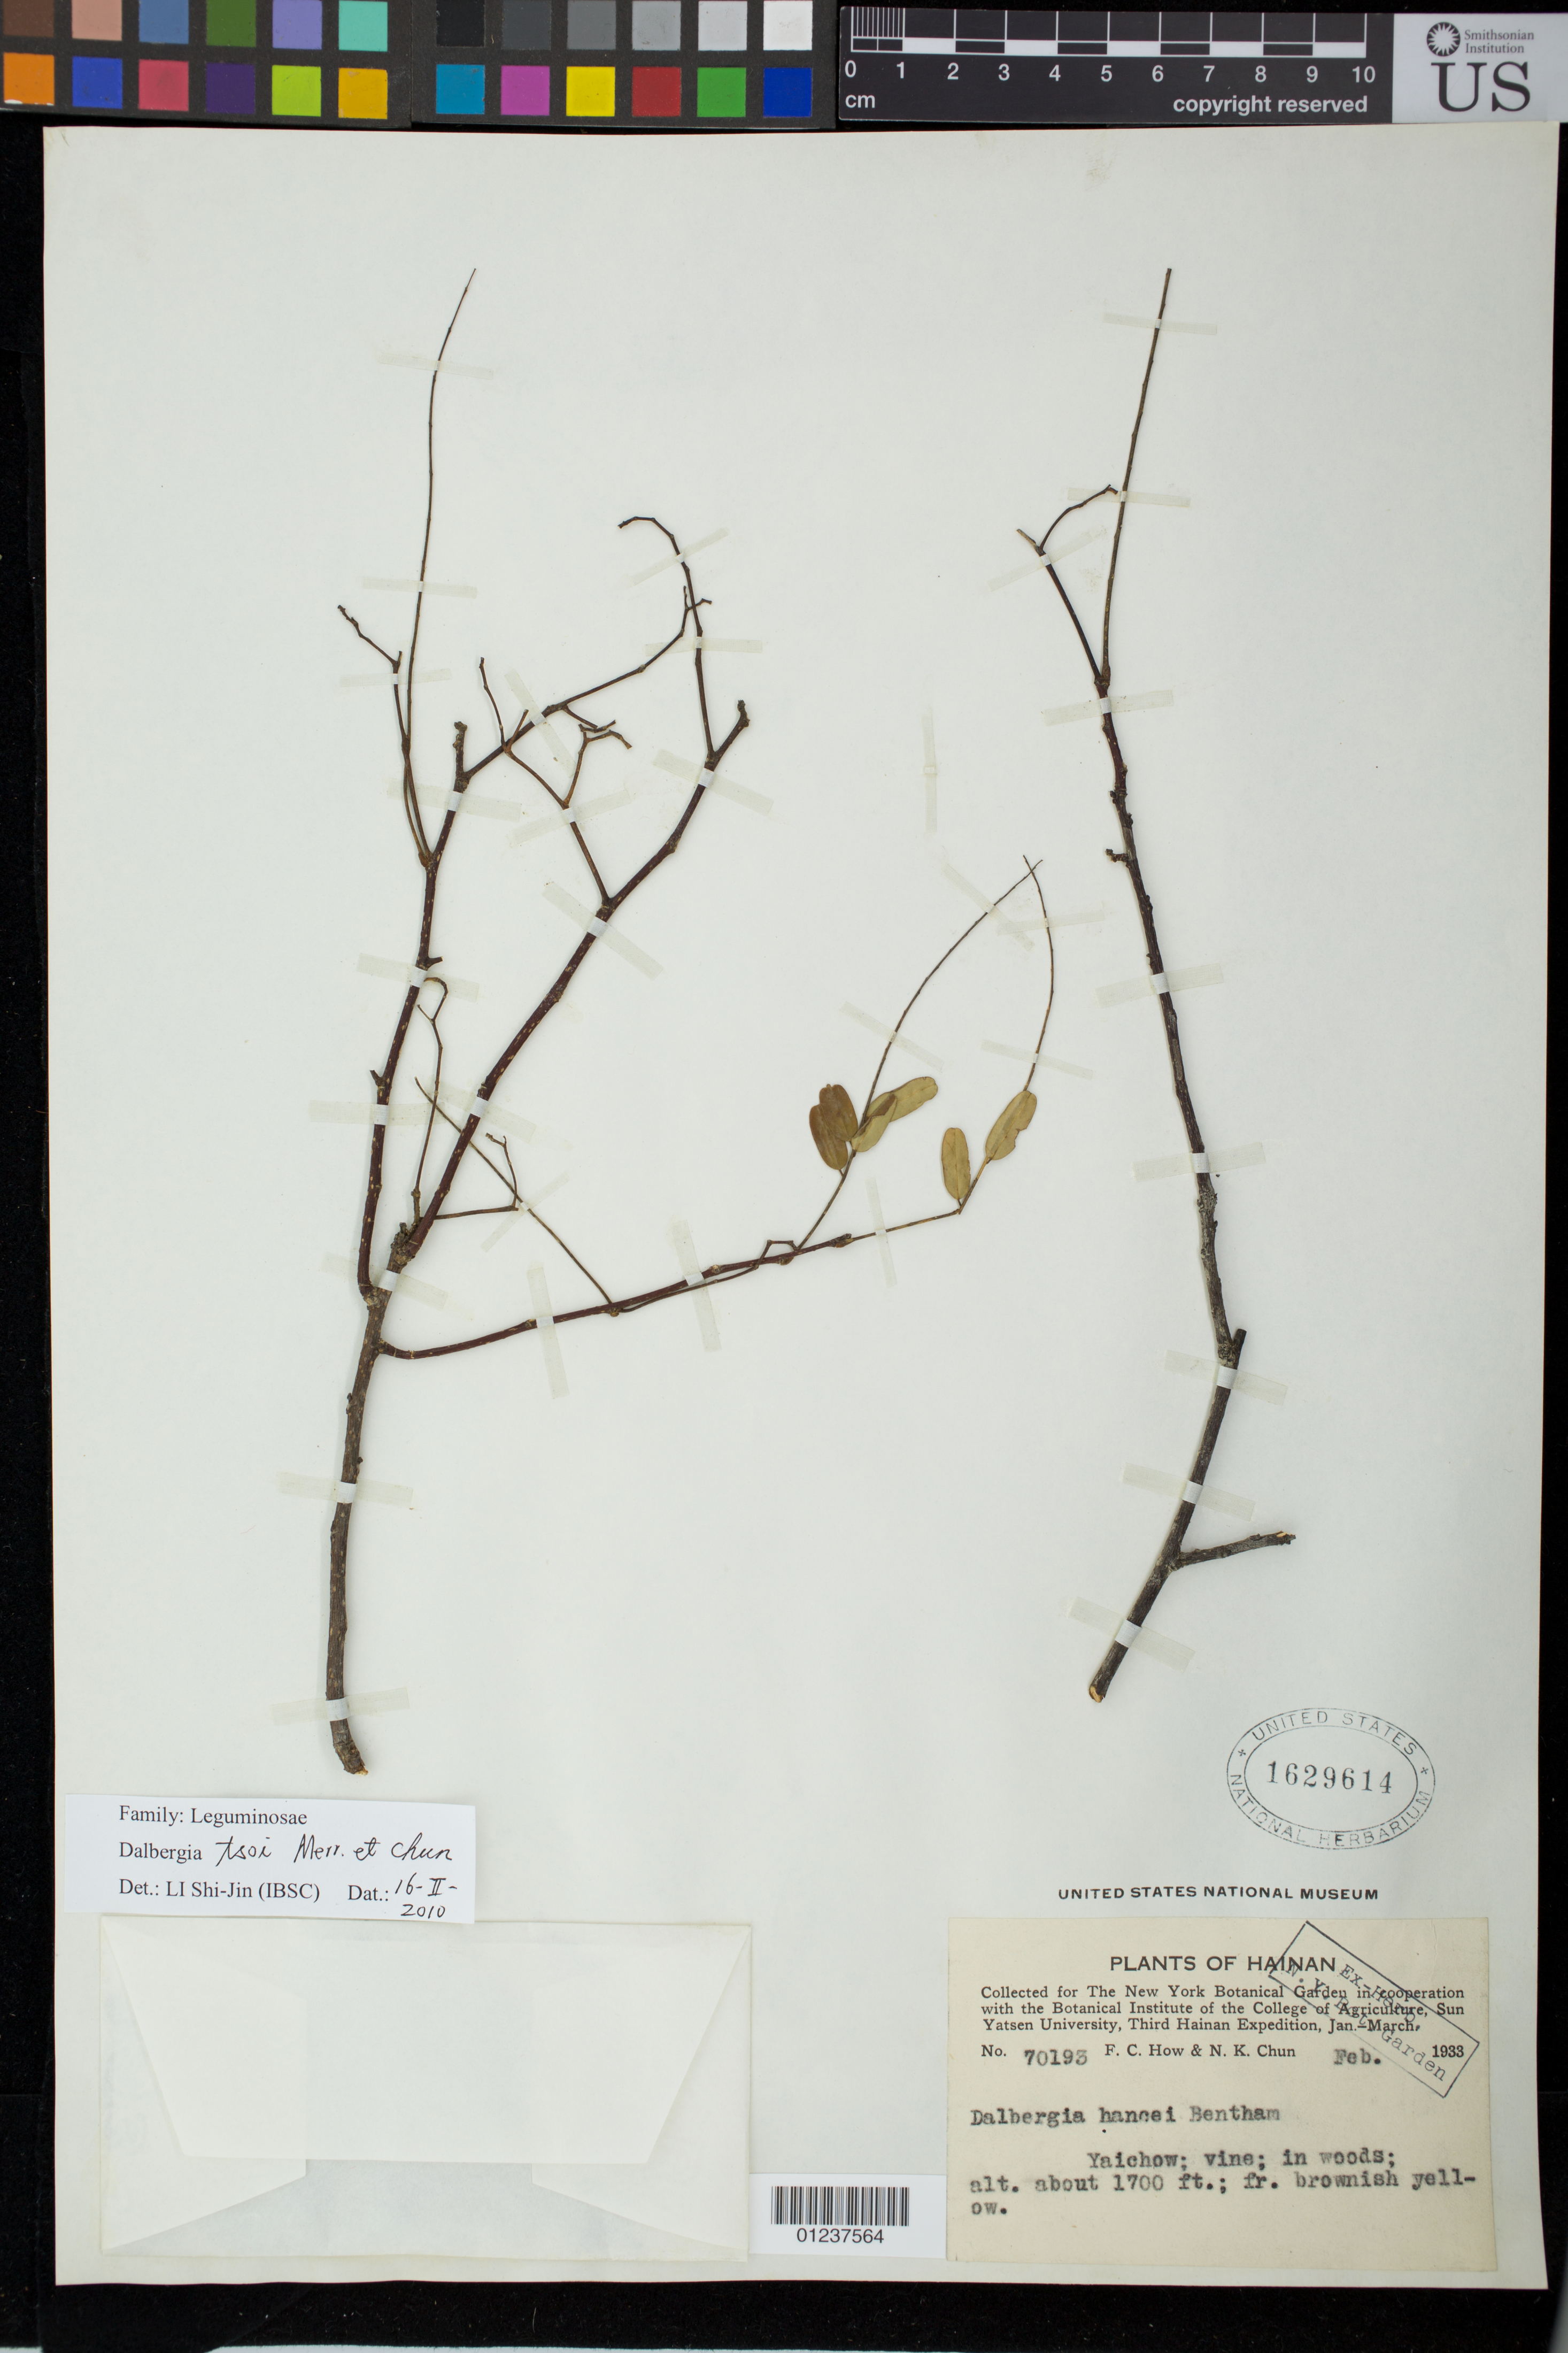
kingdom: Plantae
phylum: Tracheophyta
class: Magnoliopsida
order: Fabales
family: Fabaceae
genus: Dalbergia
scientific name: Dalbergia tsoi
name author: Merr. & Chun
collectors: F. C. How & N. K. Chun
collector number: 70193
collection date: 1933-02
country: China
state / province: Hainan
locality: Yaichow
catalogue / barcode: US 1629614